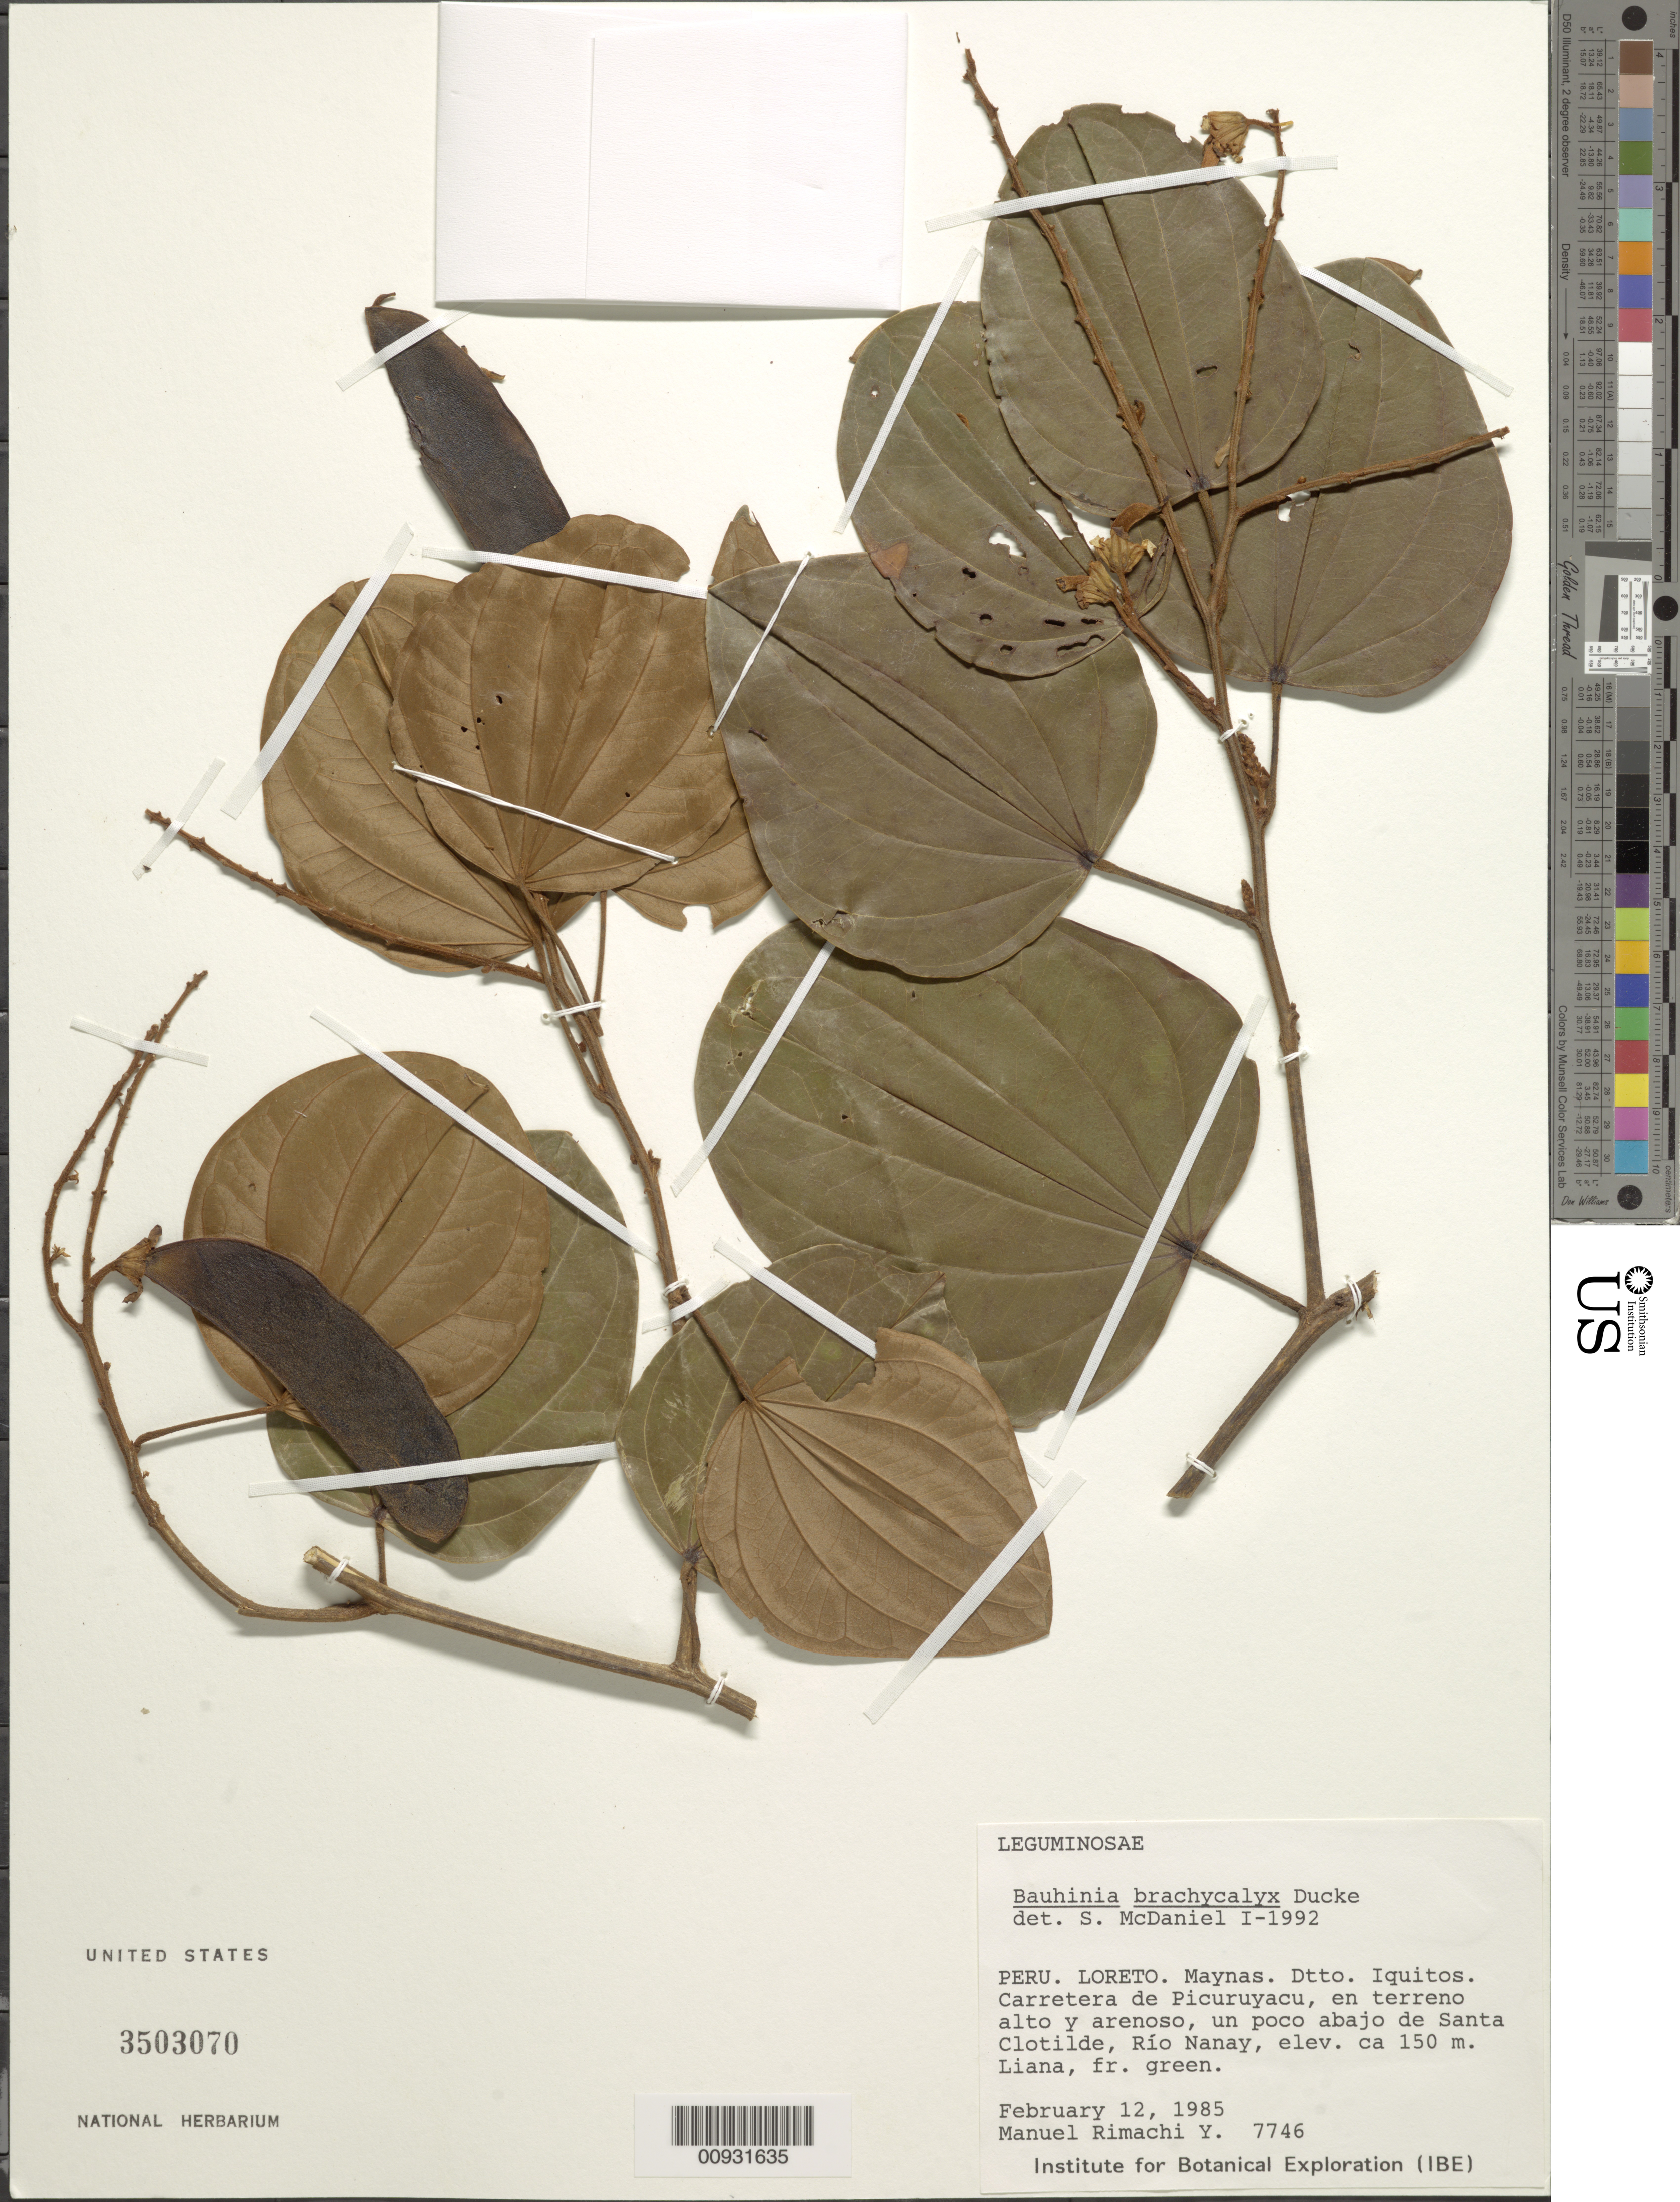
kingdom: Plantae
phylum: Tracheophyta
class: Magnoliopsida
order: Fabales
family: Fabaceae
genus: Bauhinia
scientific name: Bauhinia brachycalyx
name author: Ducke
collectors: M. Rimachi Y.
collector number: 7746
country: Peru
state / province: Loreto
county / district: Maynas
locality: Iquitos, Carretera de Picuruyacu.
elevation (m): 150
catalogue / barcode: US 3503070